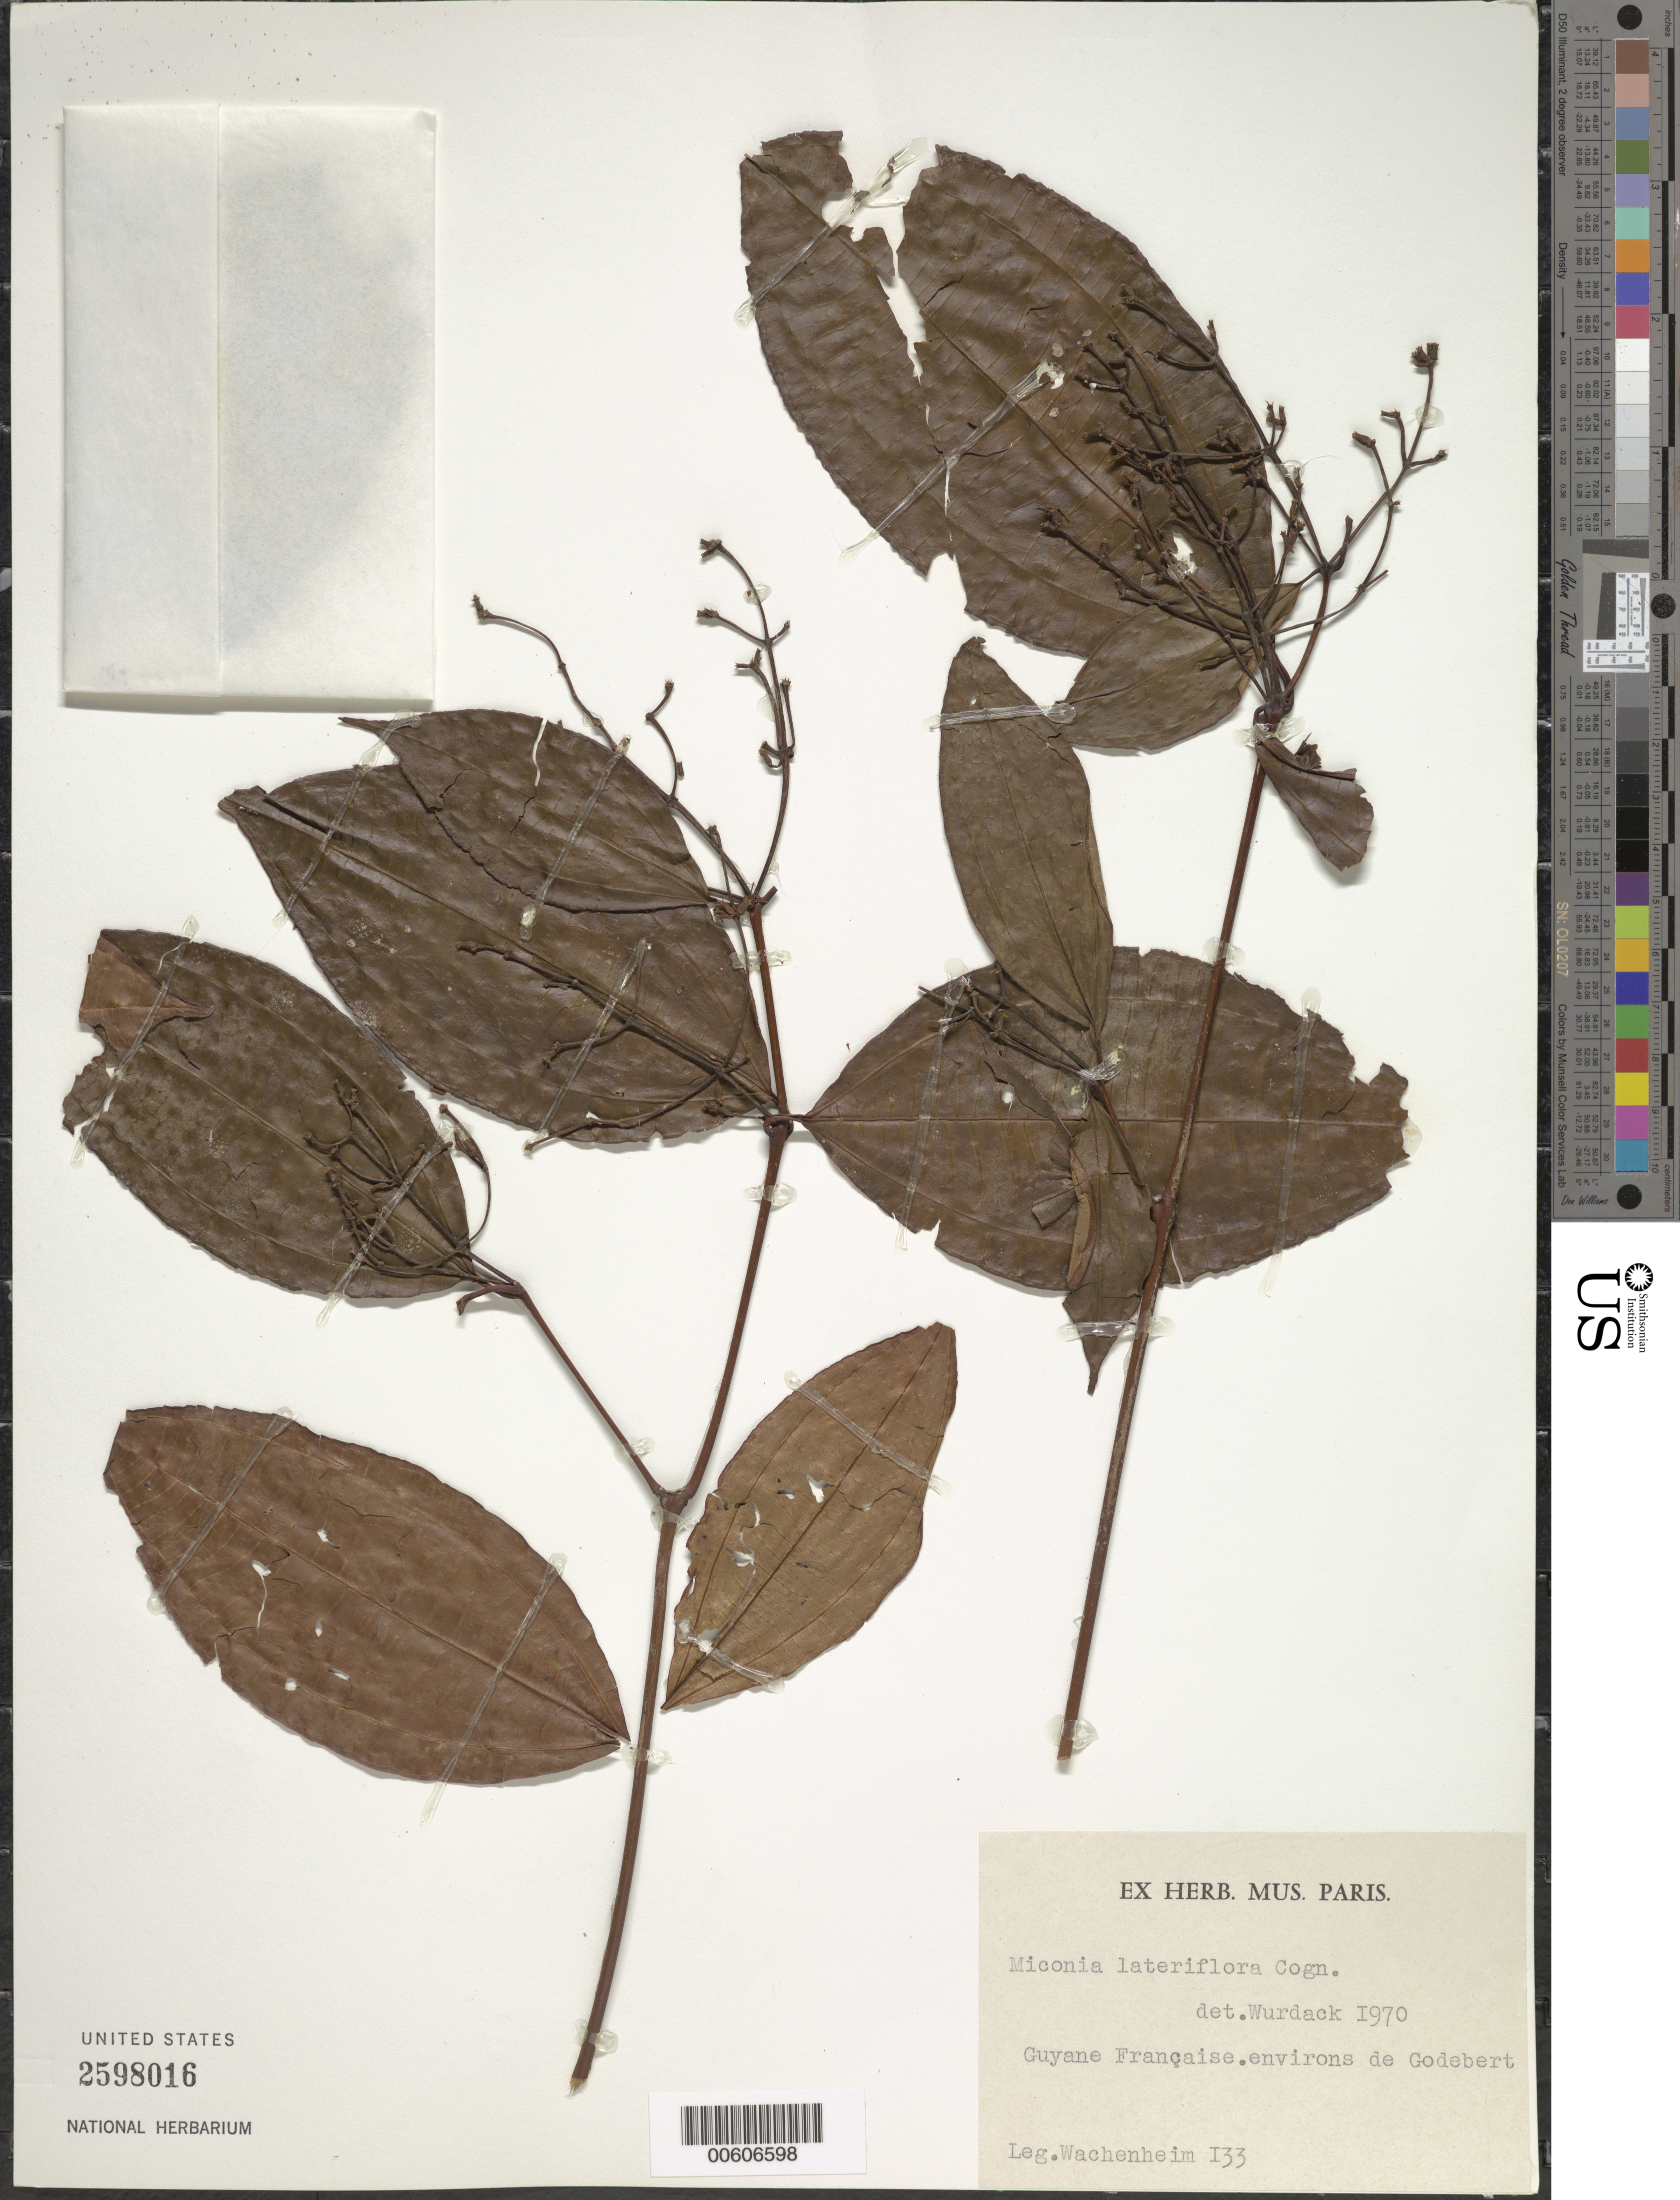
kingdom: Plantae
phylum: Tracheophyta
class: Magnoliopsida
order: Myrtales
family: Melastomataceae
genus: Miconia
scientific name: Miconia lateriflora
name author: Cogn.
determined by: Wurdack, John J., (US), US (UNITED STATES)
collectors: G. Wachenheim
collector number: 133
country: French Guiana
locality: Godebert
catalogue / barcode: US 2598016